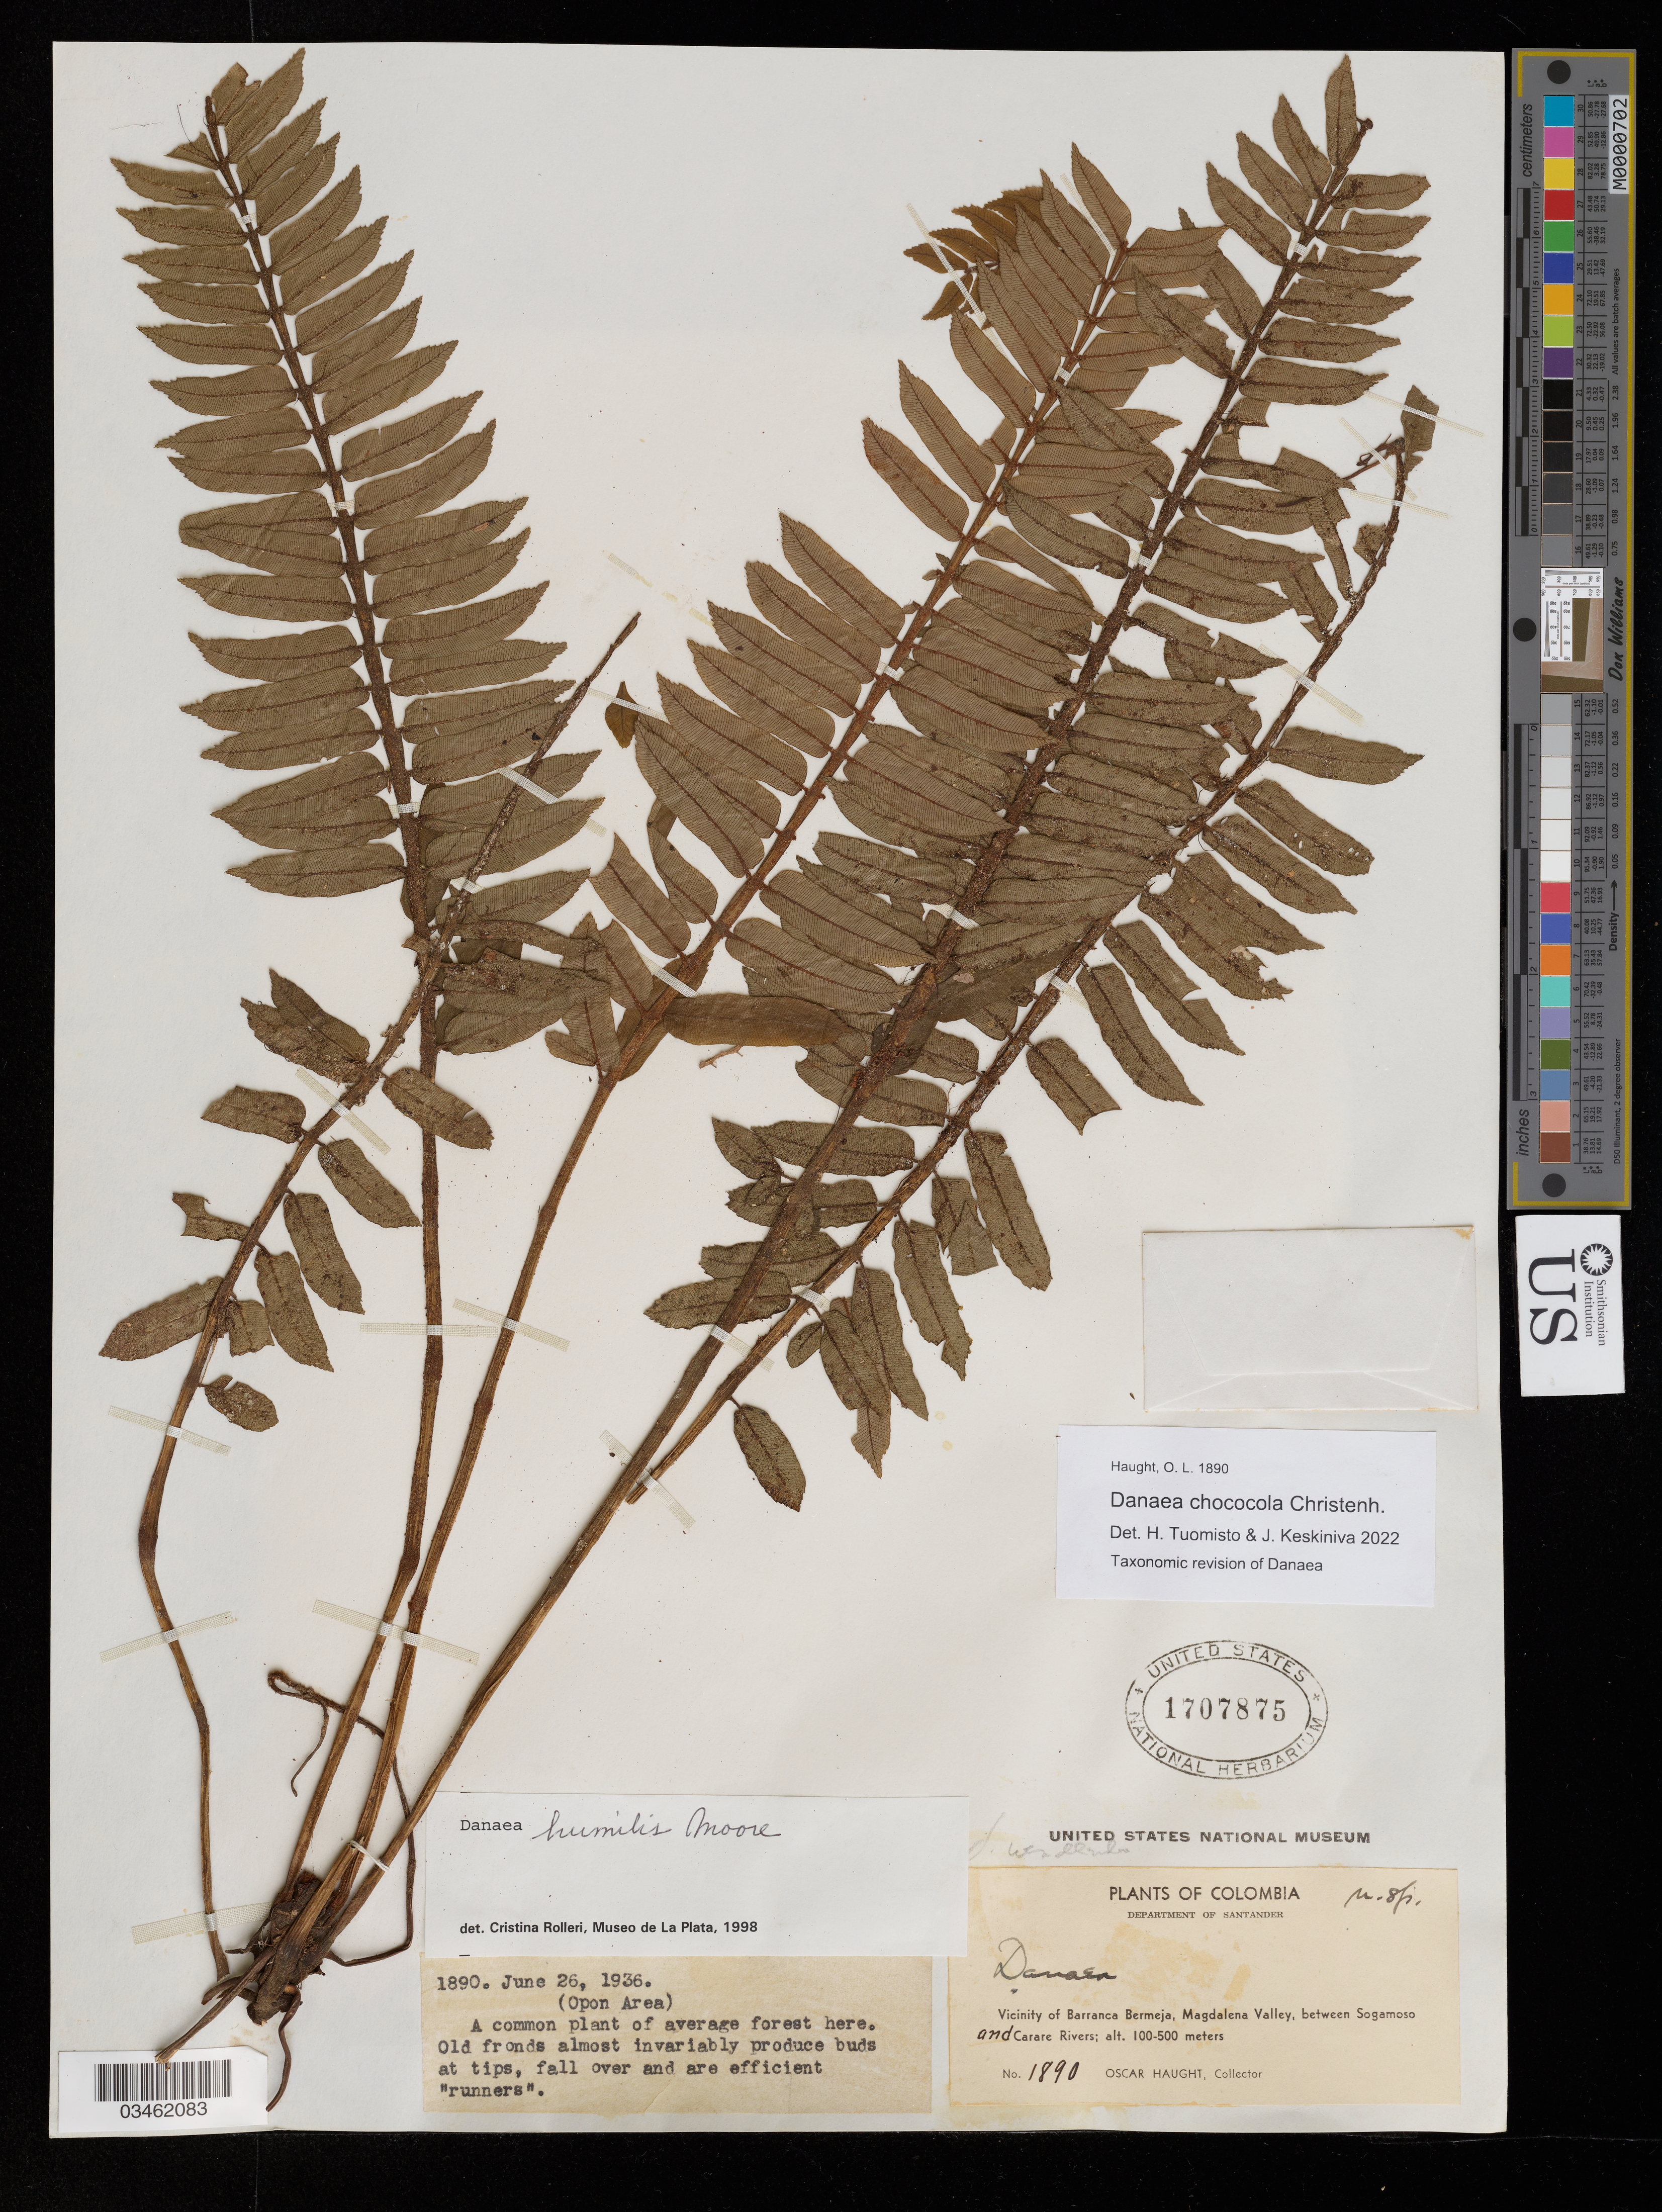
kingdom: Plantae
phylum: Tracheophyta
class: Polypodiopsida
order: Marattiales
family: Marattiaceae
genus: Danaea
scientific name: Danaea chococola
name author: Christenh.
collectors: O. L. Haught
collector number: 1890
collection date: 1936-06-26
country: Colombia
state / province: Santander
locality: Department of Santander. Vicinity of Barranca Bermeja, Magdalena Valley, between Sogamoso and Carare Rivers.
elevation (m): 100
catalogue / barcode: US 1707875